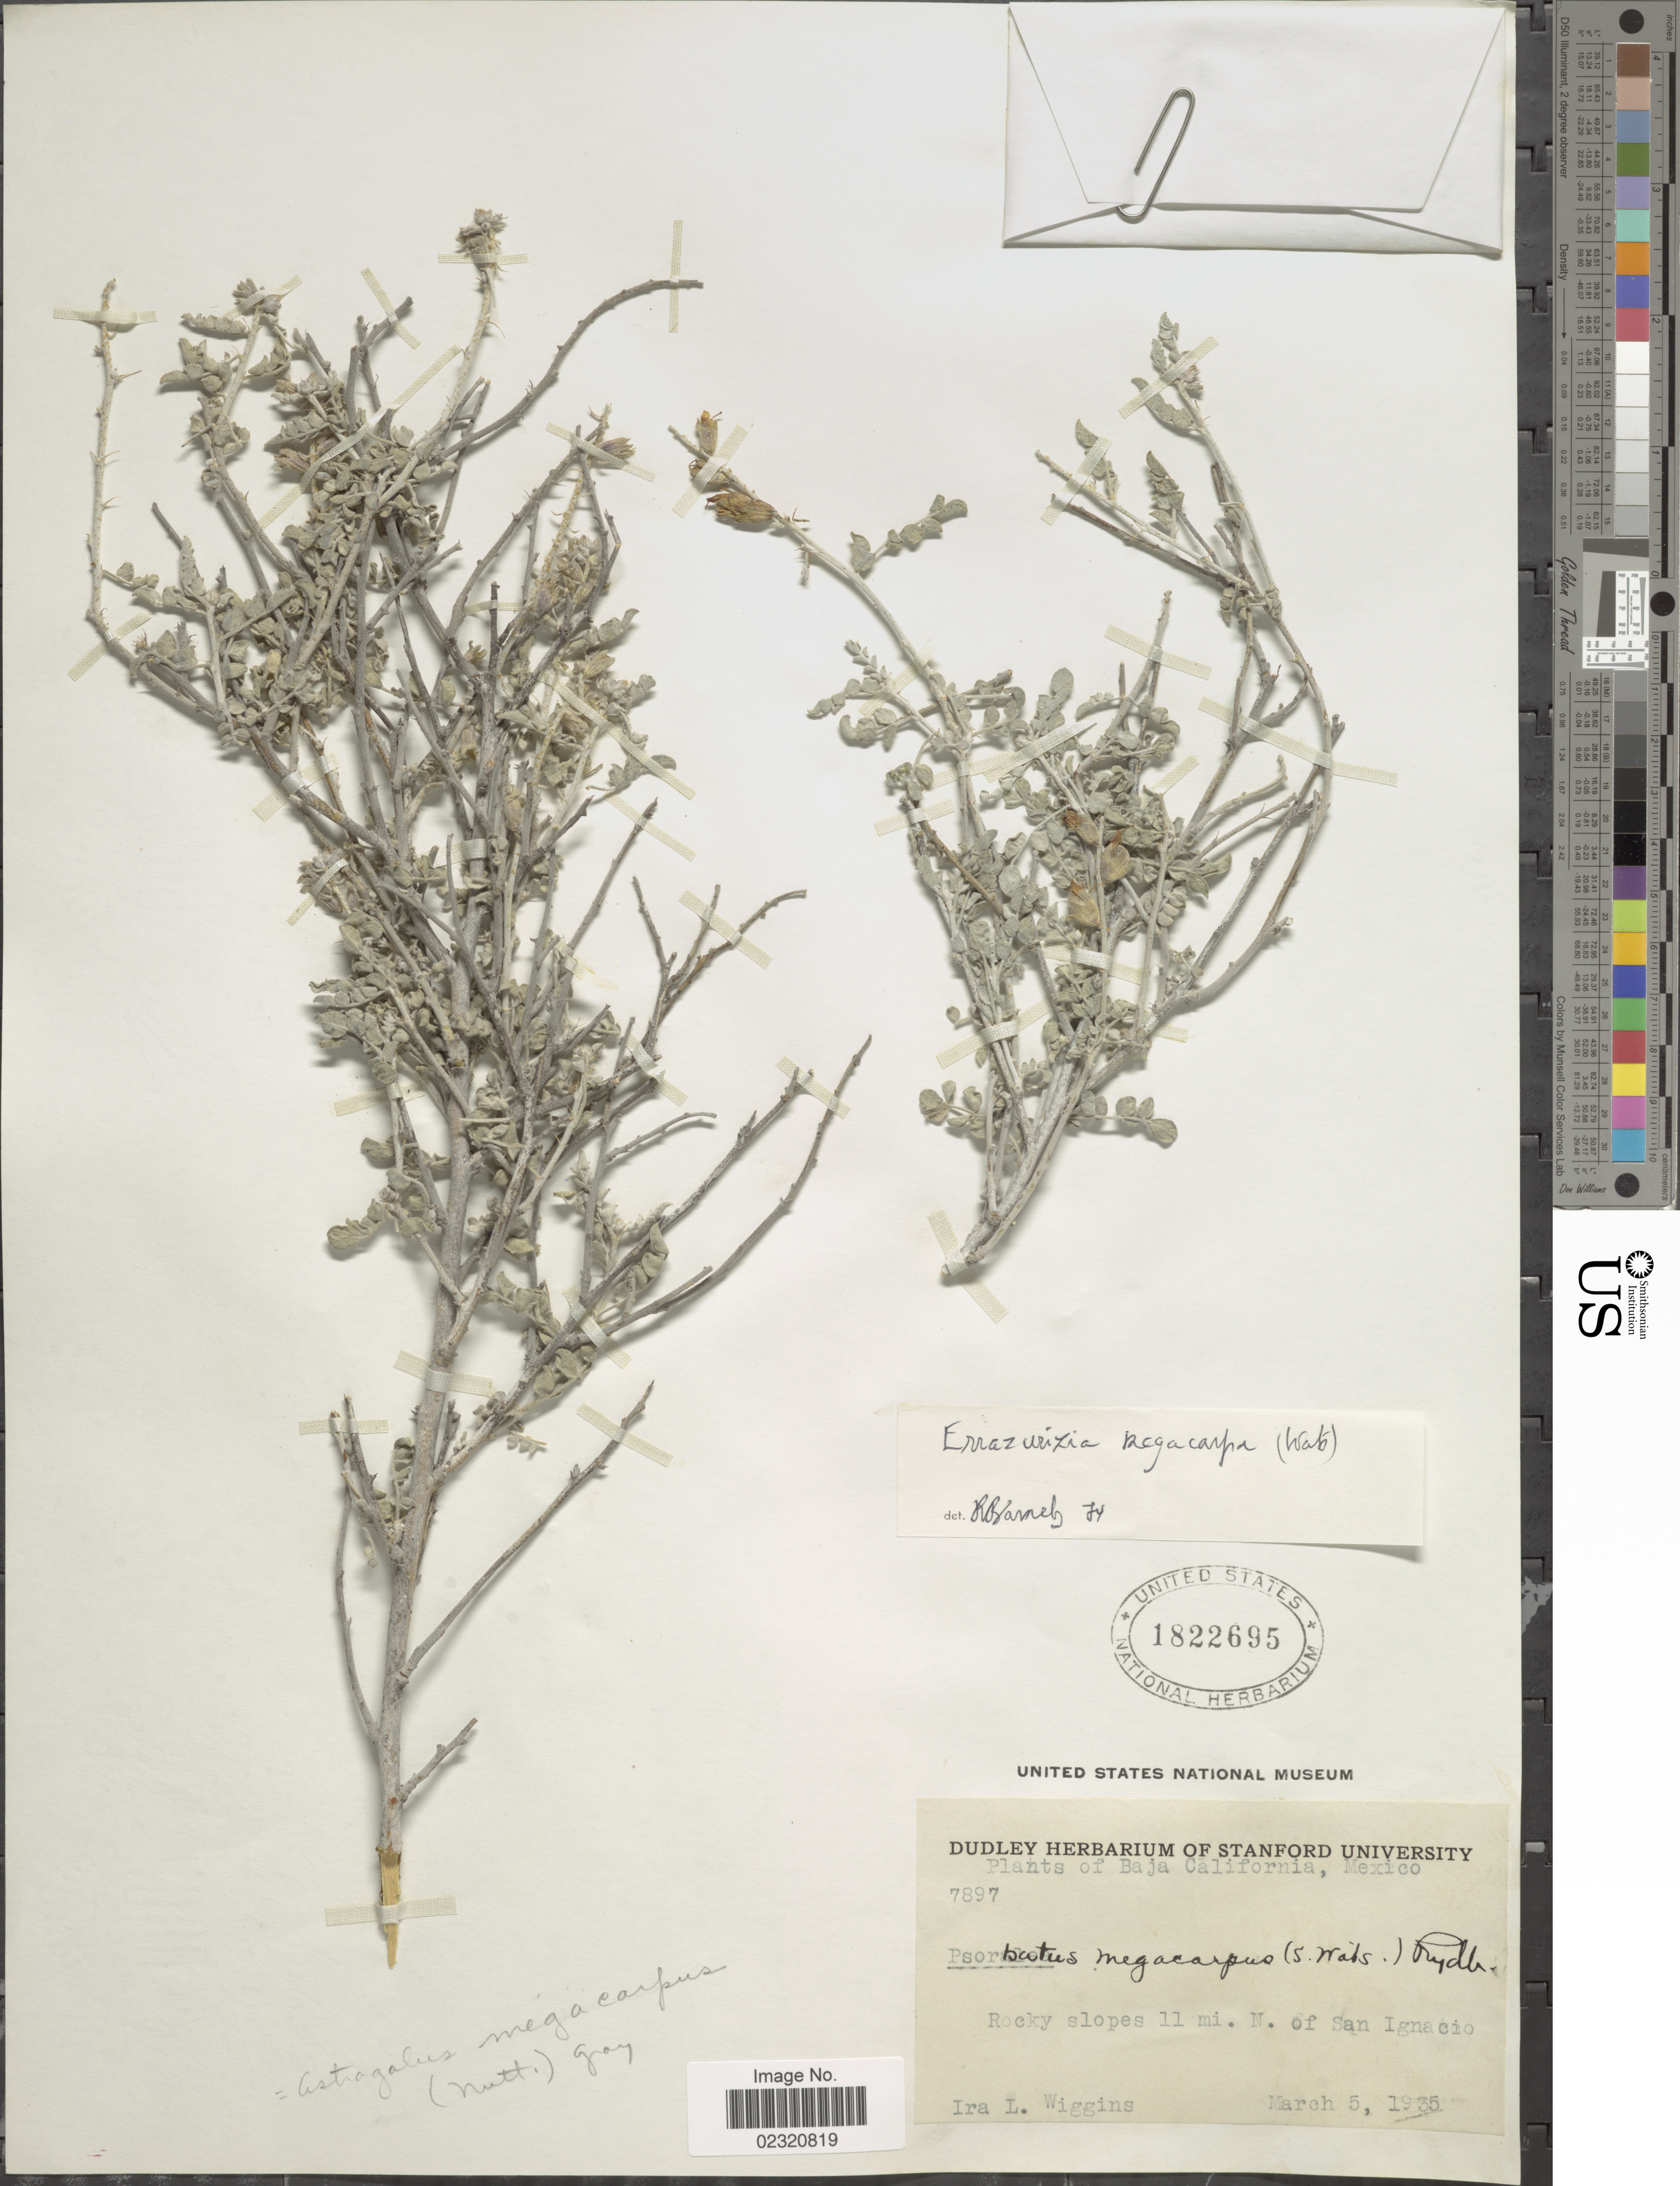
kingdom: Plantae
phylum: Tracheophyta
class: Magnoliopsida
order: Fabales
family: Fabaceae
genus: Errazurizia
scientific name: Errazurizia megacarpa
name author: I.M. Johnst.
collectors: I. L. Wiggins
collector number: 7897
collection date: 1935-03-05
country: Mexico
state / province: Baja California Sur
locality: Rocky slopes 11 mi. N. of San Ignacio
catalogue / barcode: US 1822695